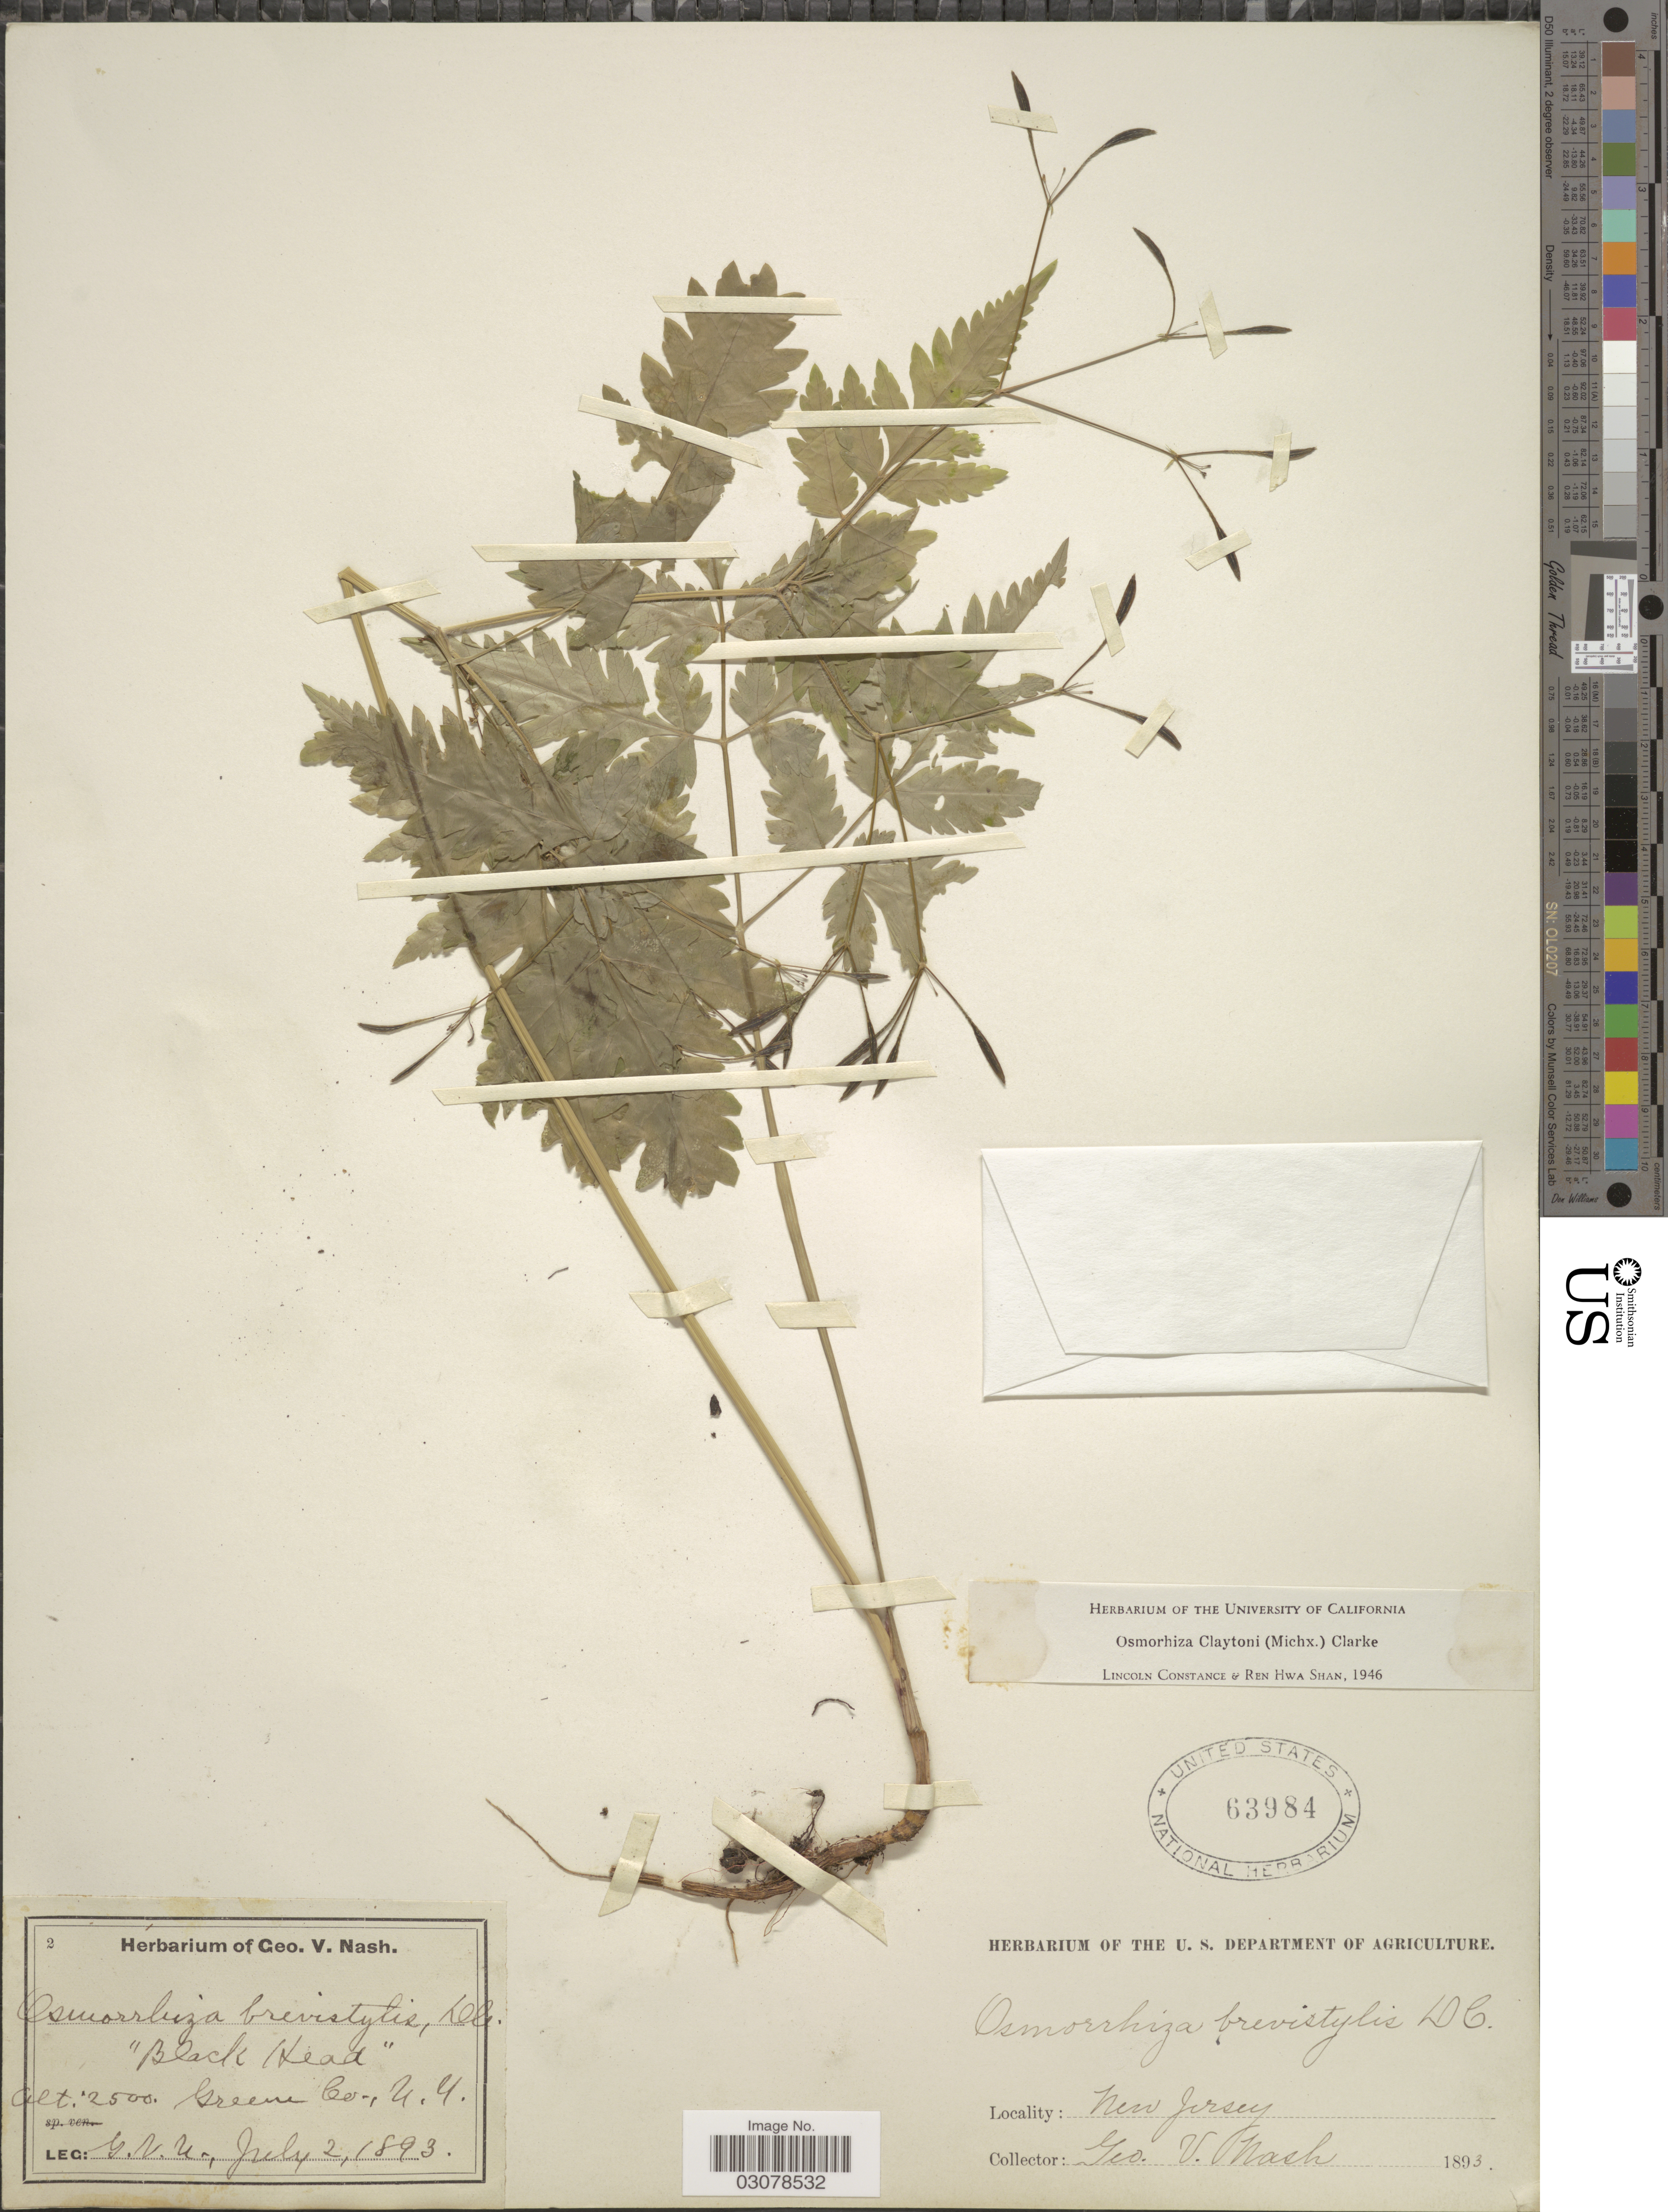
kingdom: Plantae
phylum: Tracheophyta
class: Magnoliopsida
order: Apiales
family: Apiaceae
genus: Osmorhiza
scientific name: Osmorhiza claytonii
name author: (Michx.) C.B. Clarke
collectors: G. V. Nash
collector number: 2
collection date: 1893-07-02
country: United States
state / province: New Jersey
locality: Black Head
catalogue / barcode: US 63984